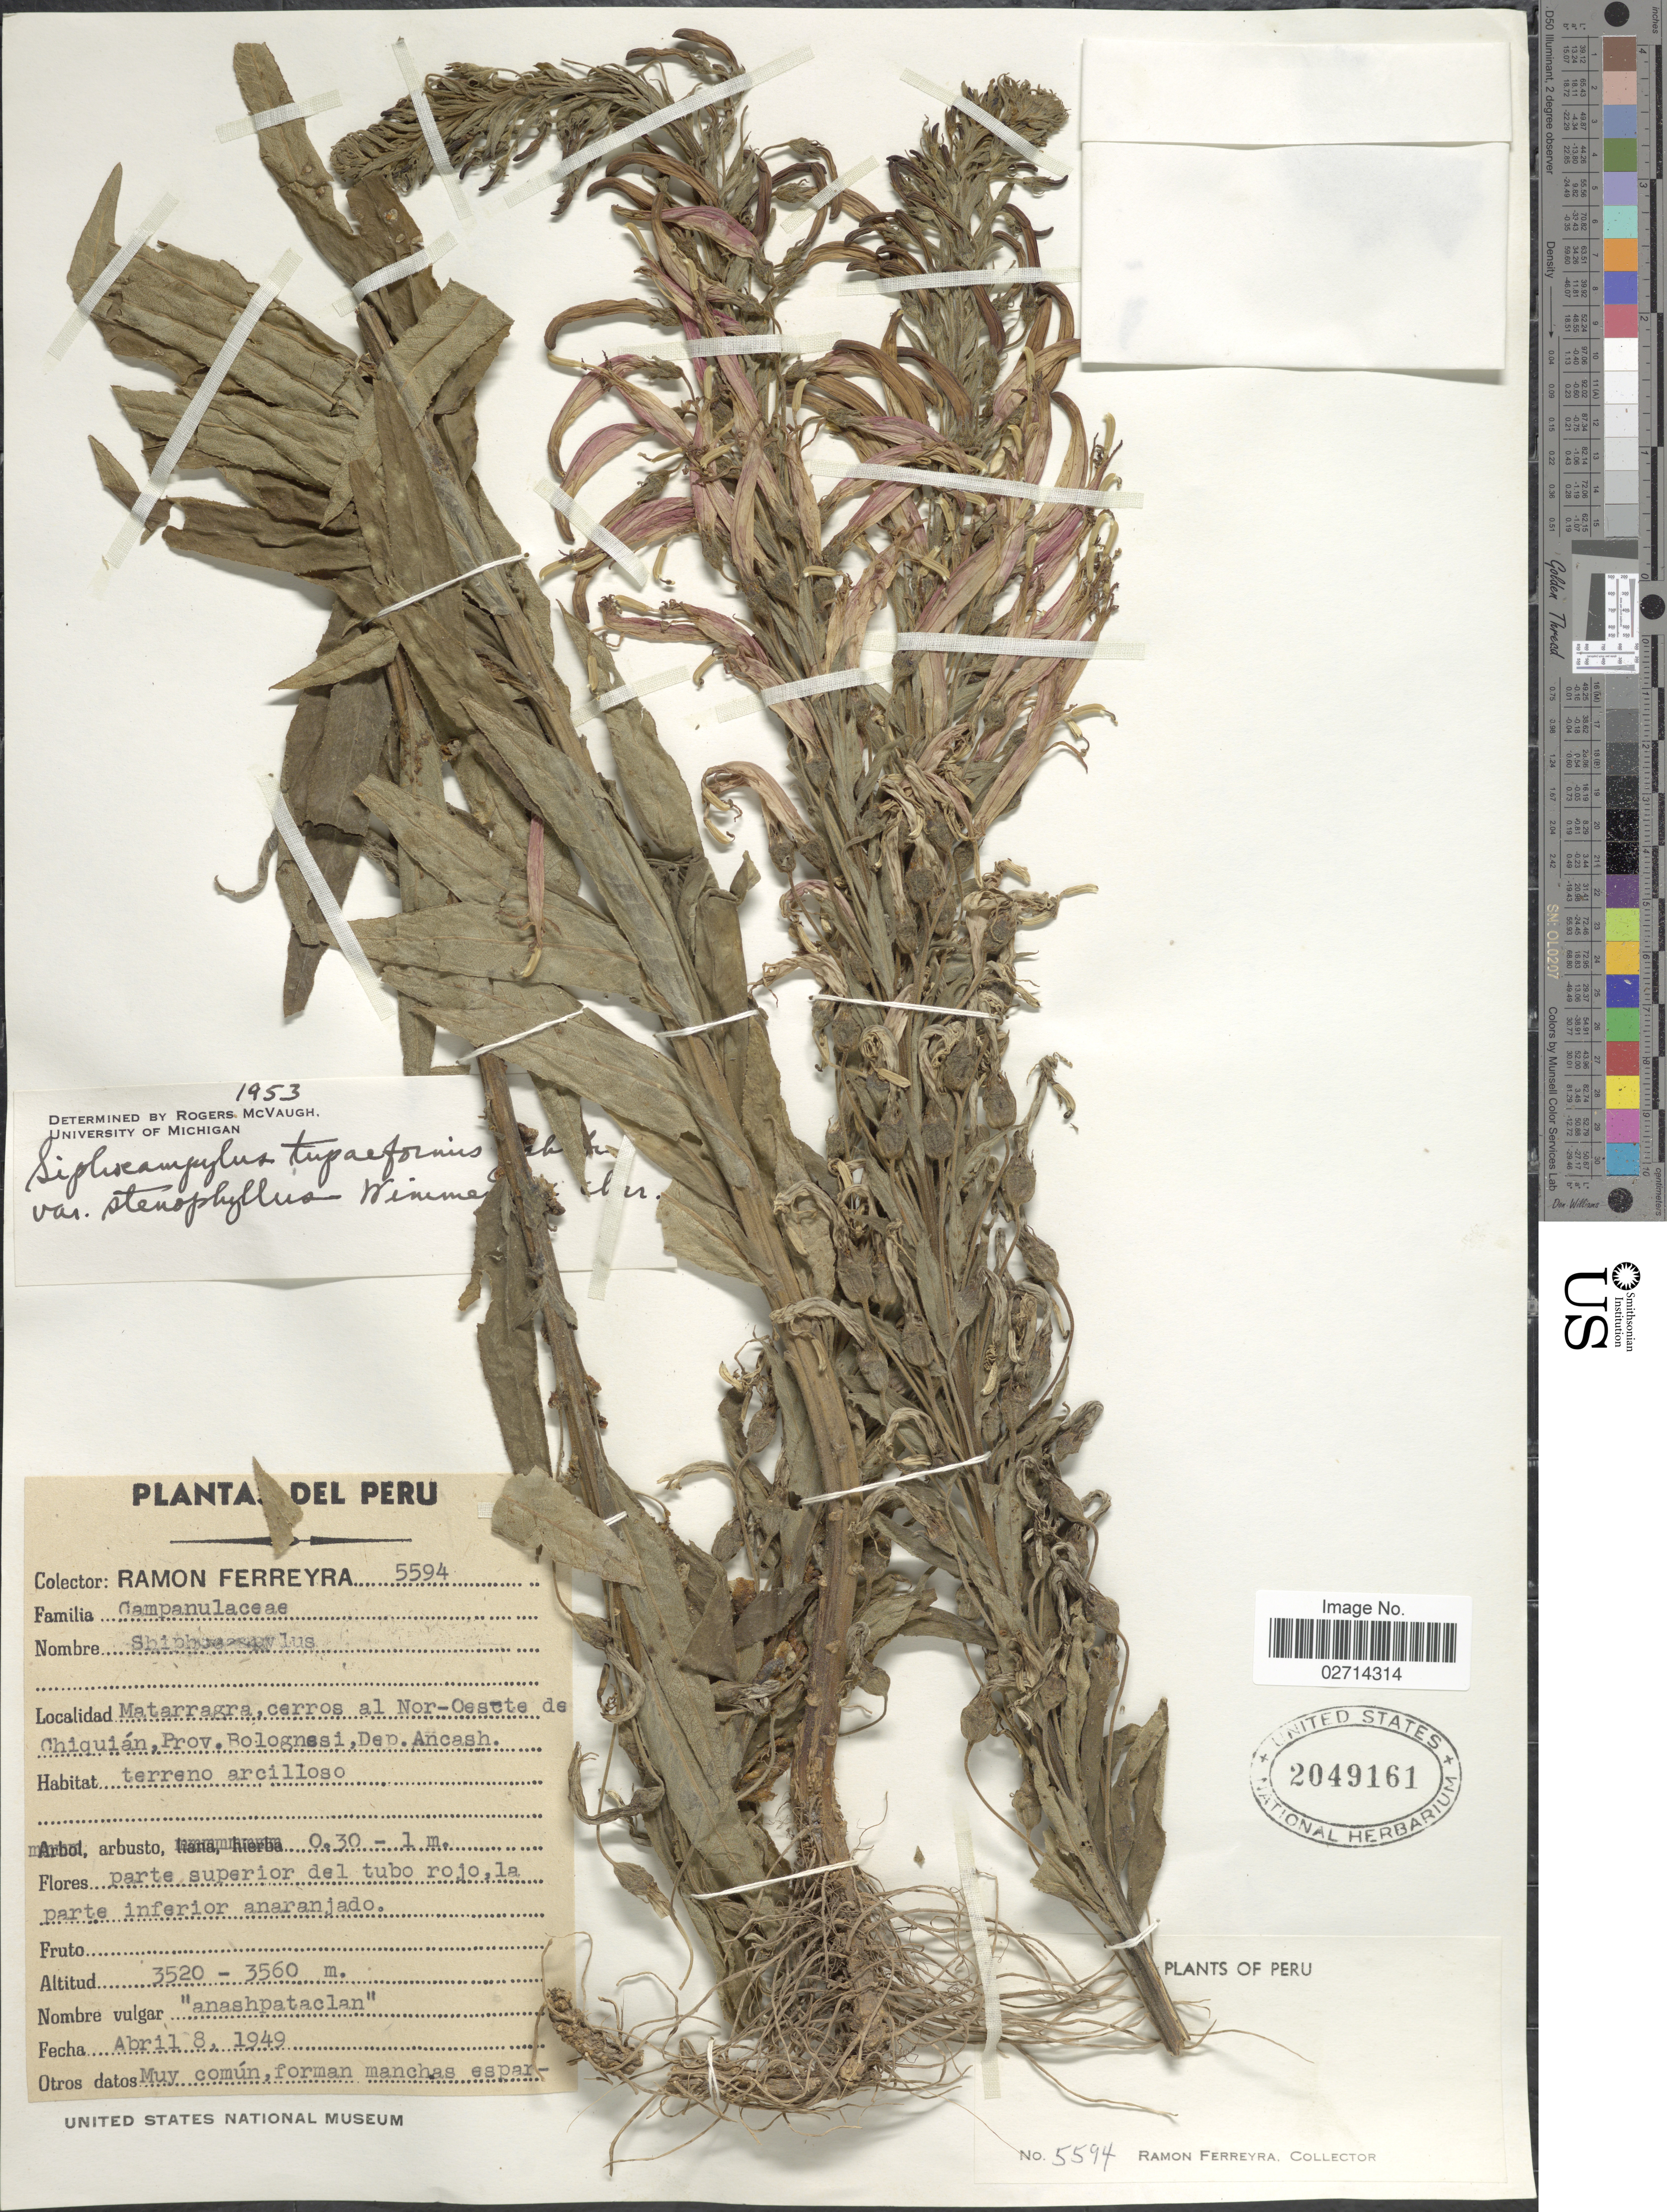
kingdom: Plantae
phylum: Tracheophyta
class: Magnoliopsida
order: Asterales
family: Campanulaceae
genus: Siphocampylus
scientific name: Siphocampylus tupaeformis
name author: Zahlbr.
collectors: R. A. Ferreyra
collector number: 5594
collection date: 1949-04-08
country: Peru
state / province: Ancash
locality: Matarragra, cerros al Nor-Oeste de Chiquian, Prov. Bolognesi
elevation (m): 3520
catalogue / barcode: US 2049161